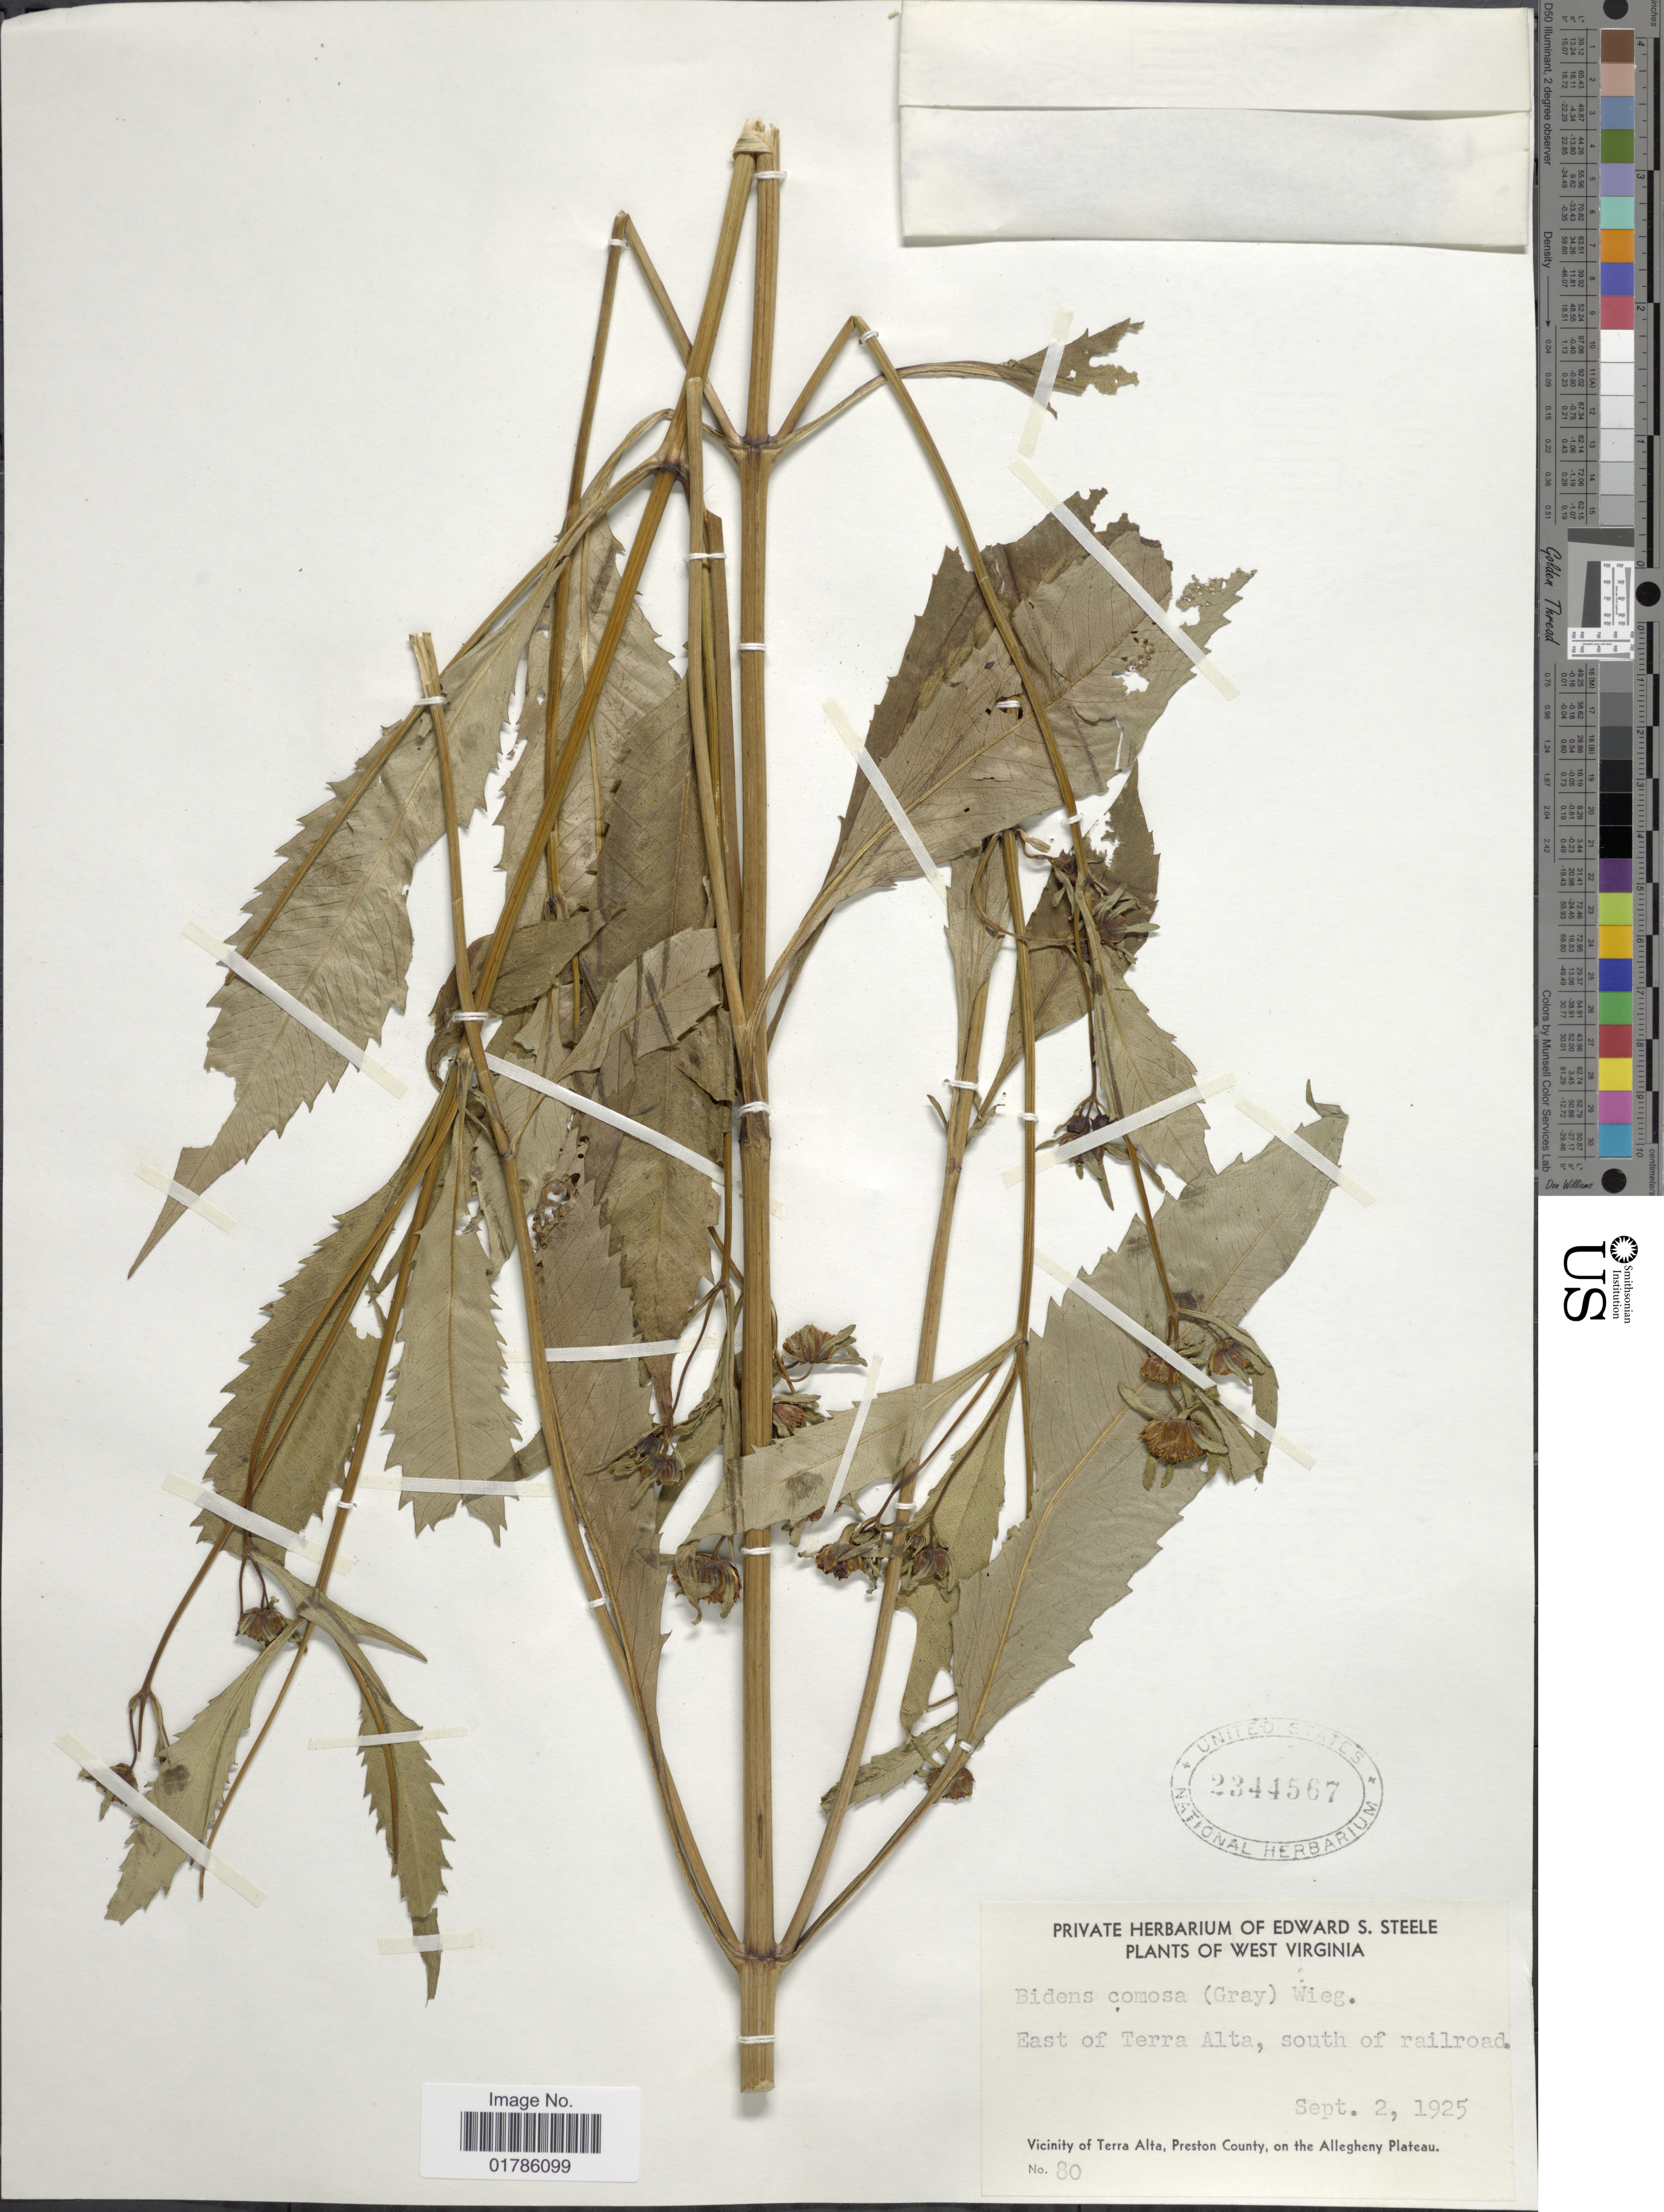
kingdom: Plantae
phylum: Tracheophyta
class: Magnoliopsida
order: Asterales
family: Asteraceae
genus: Bidens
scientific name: Bidens comosa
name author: (A. Gray) Wiegand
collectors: E. Steele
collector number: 80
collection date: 1925-09-02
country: United States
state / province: West Virginia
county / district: Preston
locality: East of Terra Alta, south of railroad, Vicinity of Terra Alta, Preston County, on the Allegheny Plateau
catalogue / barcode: US 2344567